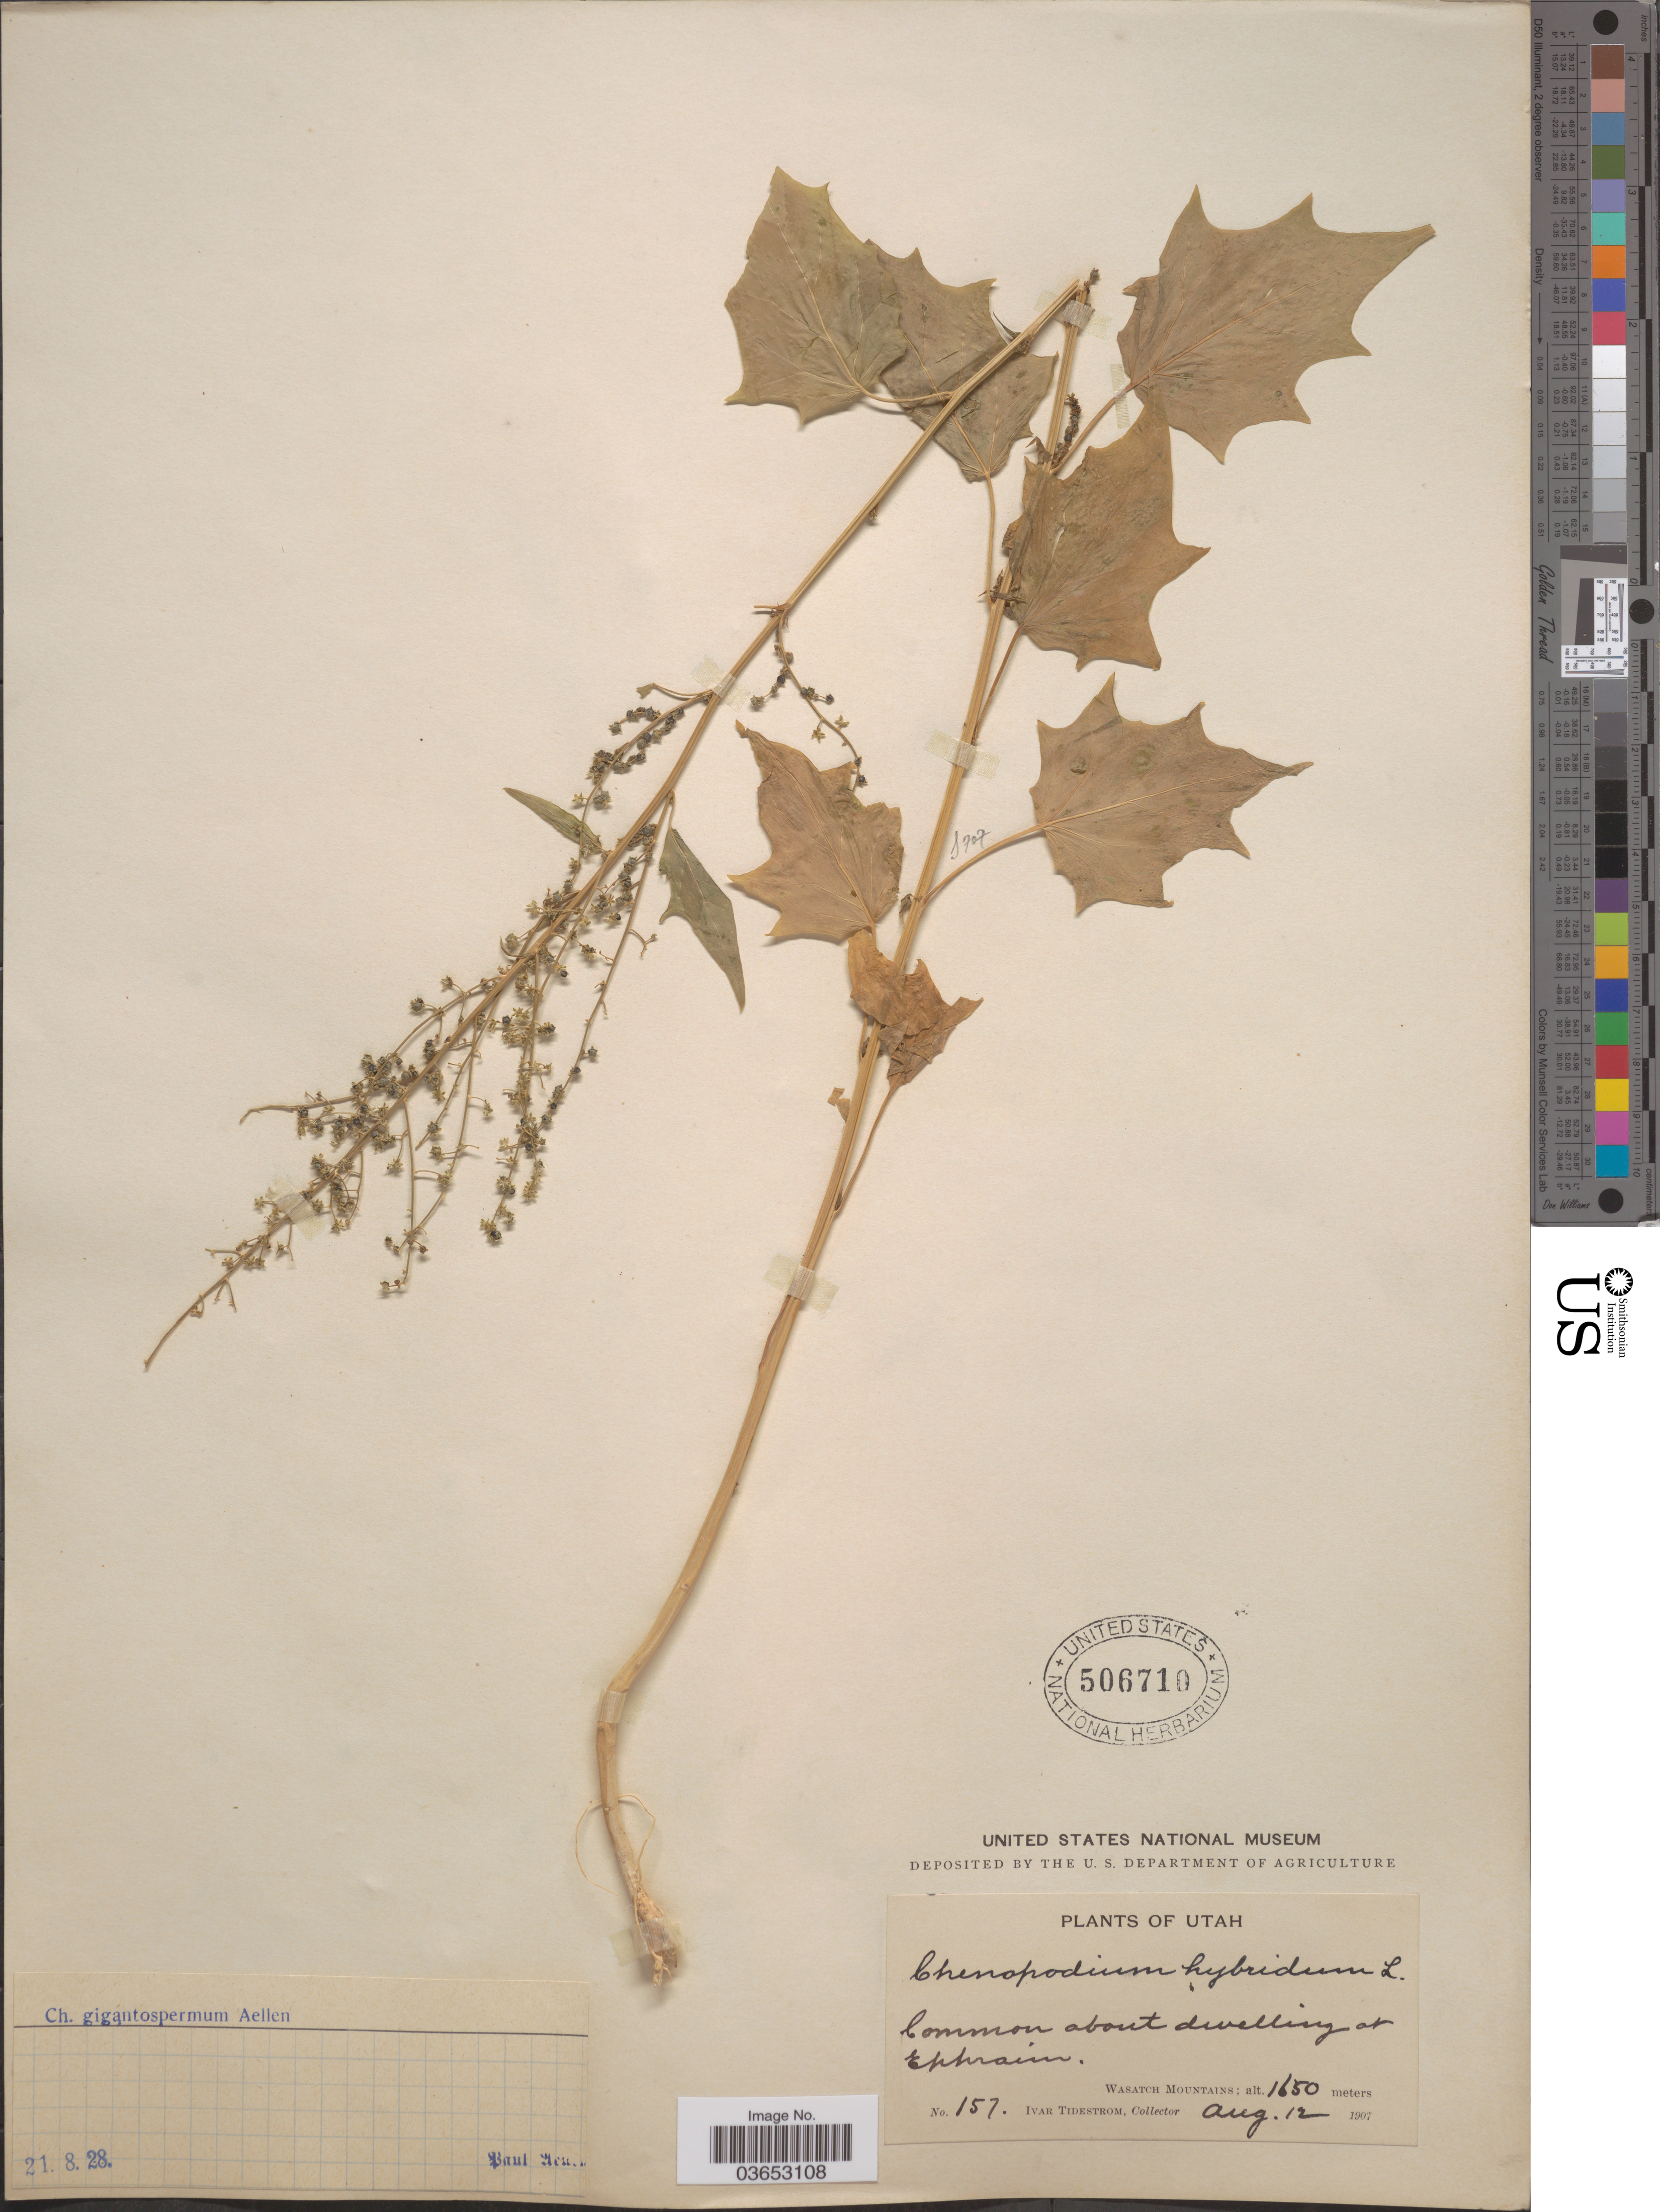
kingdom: Plantae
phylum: Tracheophyta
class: Magnoliopsida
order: Caryophyllales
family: Amaranthaceae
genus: Chenopodium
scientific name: Chenopodium gigantospermum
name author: Aellen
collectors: I. F. Tidestrom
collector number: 157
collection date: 1907-08-12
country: United States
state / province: Utah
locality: At Ephraim. Wasatch Mountains.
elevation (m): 1650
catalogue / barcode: US 506710